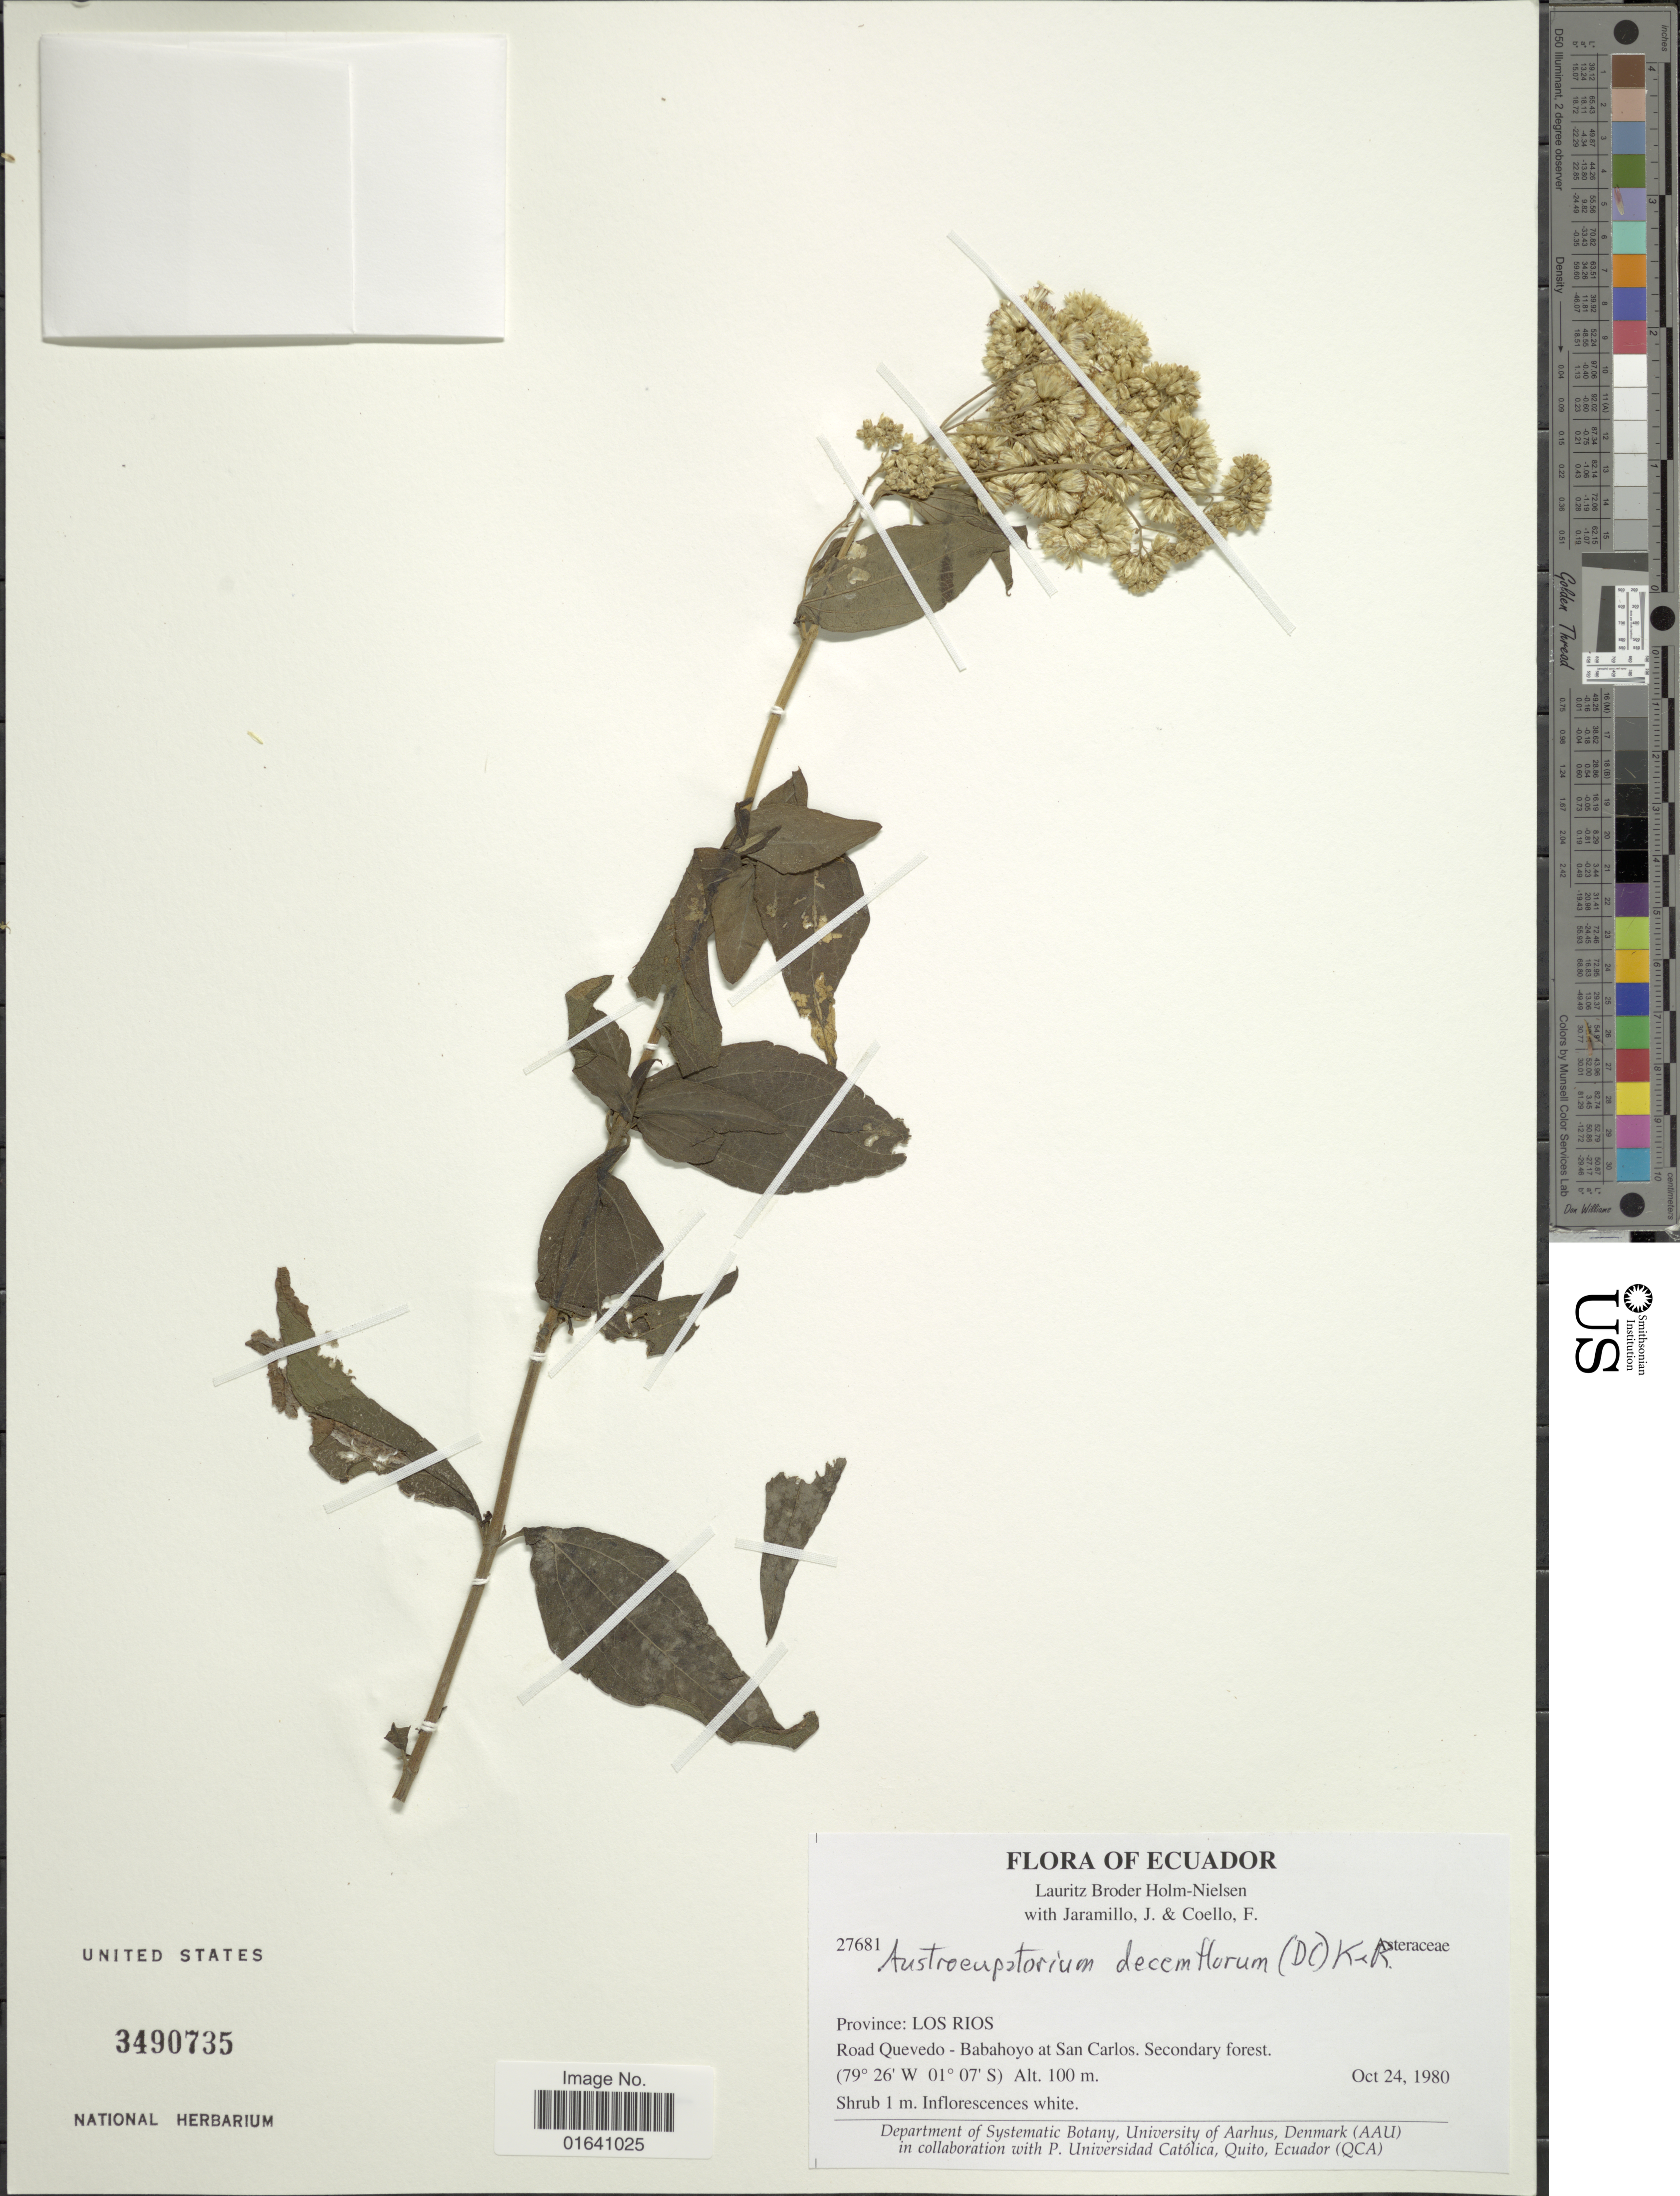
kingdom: Plantae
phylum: Tracheophyta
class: Magnoliopsida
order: Asterales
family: Asteraceae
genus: Austroeupatorium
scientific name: Austroeupatorium decemflorum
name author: (DC.) R.M. King & H. Rob.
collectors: L. B. Holm-Nielsen, J. Jaramillo & F. Coello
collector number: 27681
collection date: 1980-10-24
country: Ecuador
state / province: Los Ríos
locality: Road Quevedo - Babahoyo at San Carlos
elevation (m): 100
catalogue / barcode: US 3490735